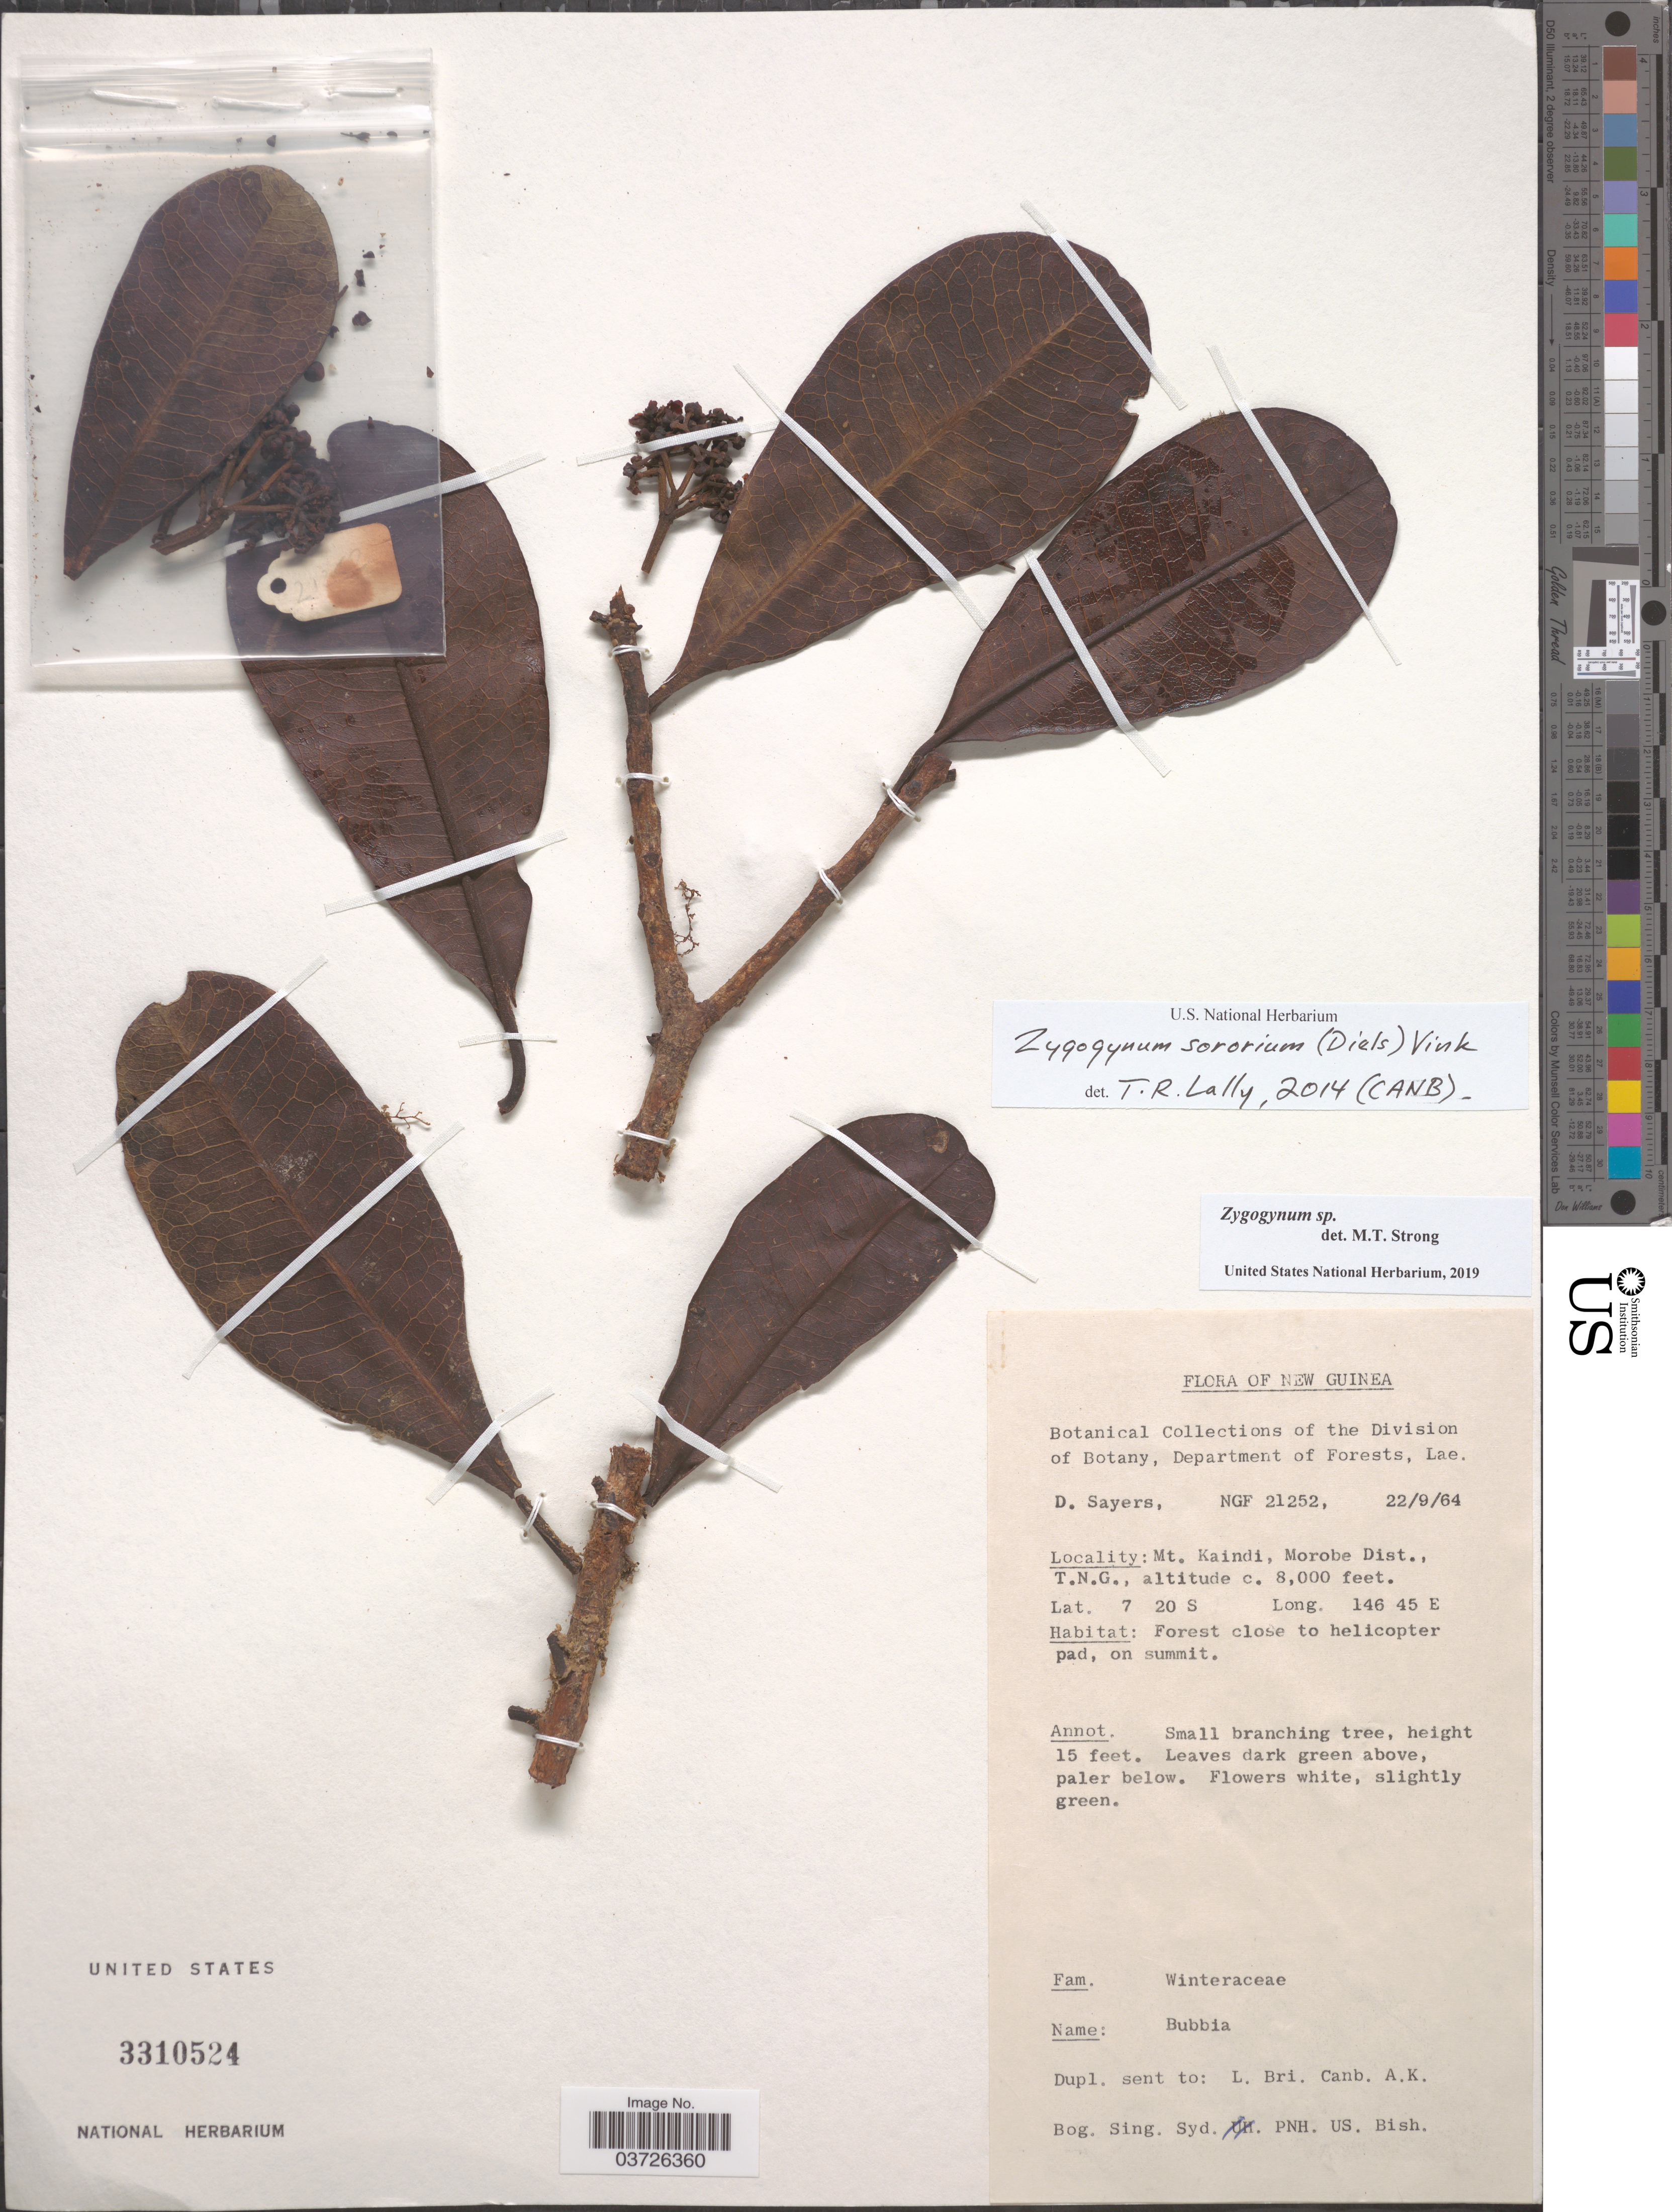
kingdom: Plantae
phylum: Tracheophyta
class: Magnoliopsida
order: Canellales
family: Winteraceae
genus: Zygogynum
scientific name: Zygogynum sororium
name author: (Diels) Vink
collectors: D. Sayers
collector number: NGF 21252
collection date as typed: Transcribed d/m/y: 22/9/64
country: Papua New Guinea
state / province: Morobe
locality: New Guinea. Mt. Kaindi, Morobe Dist., T. N. G. Forest close to helicopter pad, on summit.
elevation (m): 2438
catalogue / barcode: US 3310524